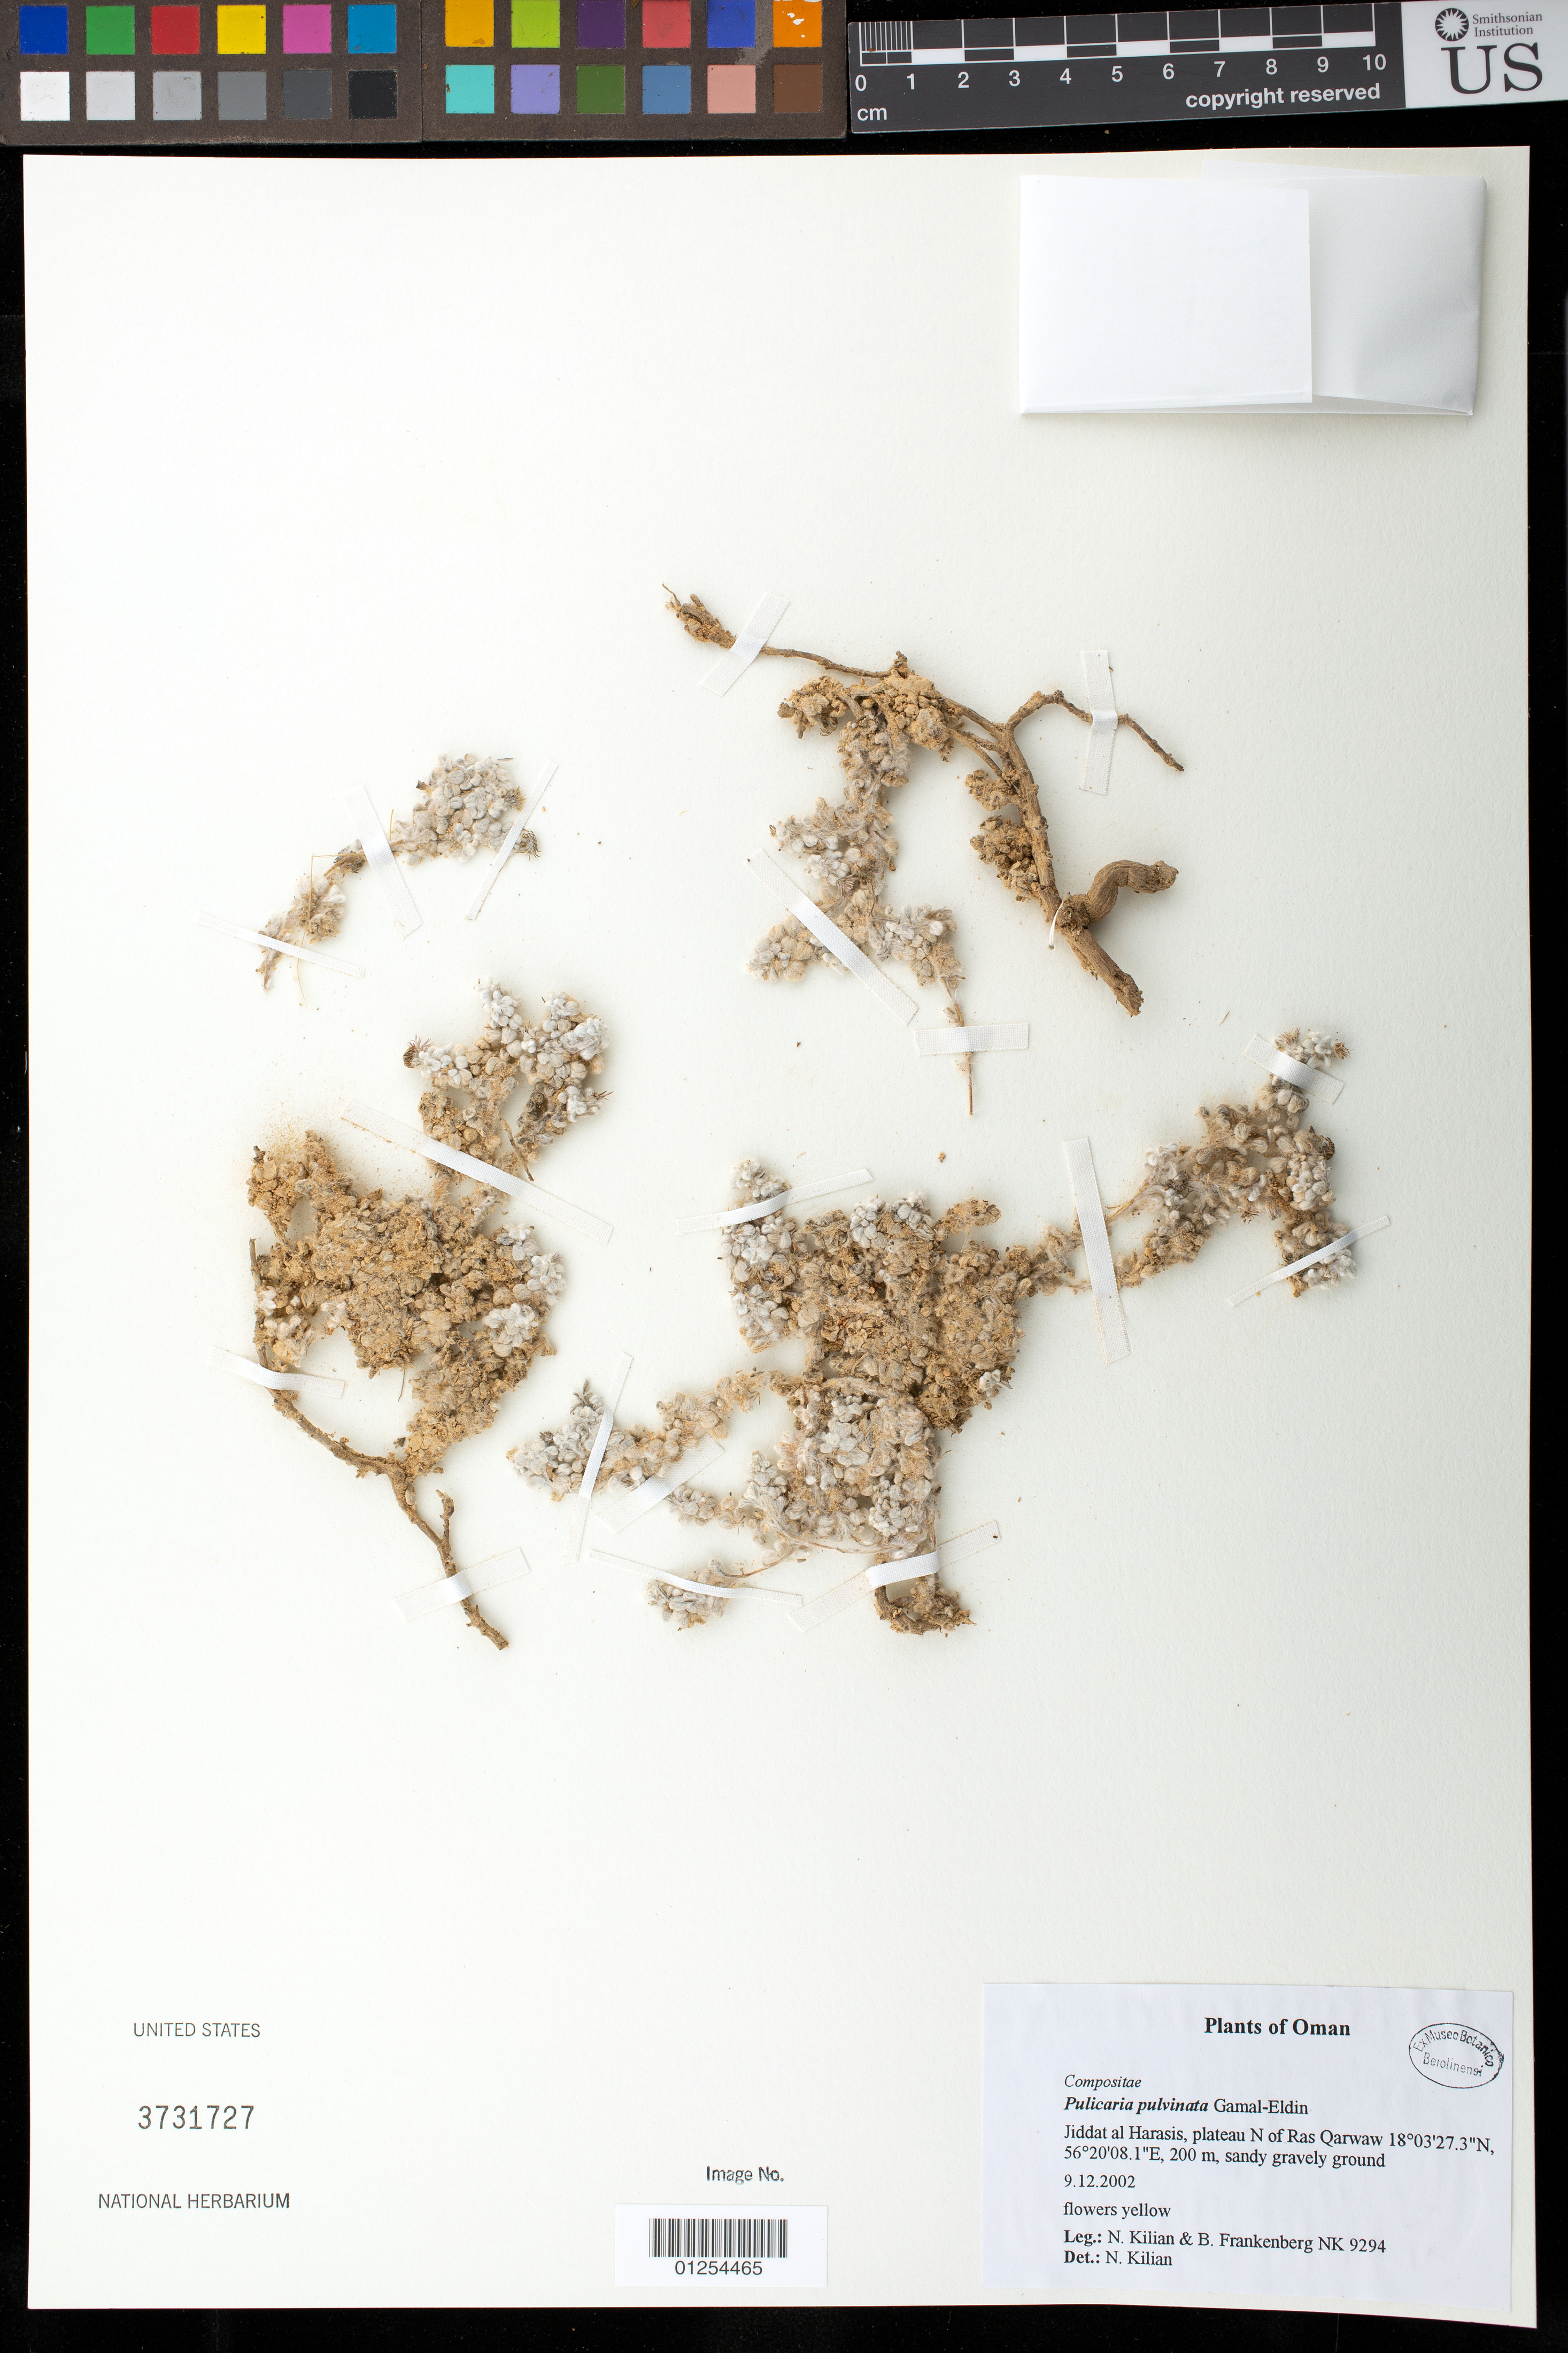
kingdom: Plantae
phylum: Tracheophyta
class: Magnoliopsida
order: Asterales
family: Asteraceae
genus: Pulicaria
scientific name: Pulicaria pulvinata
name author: E. Gamal-Eldin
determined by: Kilian, Norbert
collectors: N. Kilian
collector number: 9294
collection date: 2002-12-09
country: Yemen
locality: Jiddat al Harasis, plateau N of Ras Qarwaw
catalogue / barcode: US 3731727